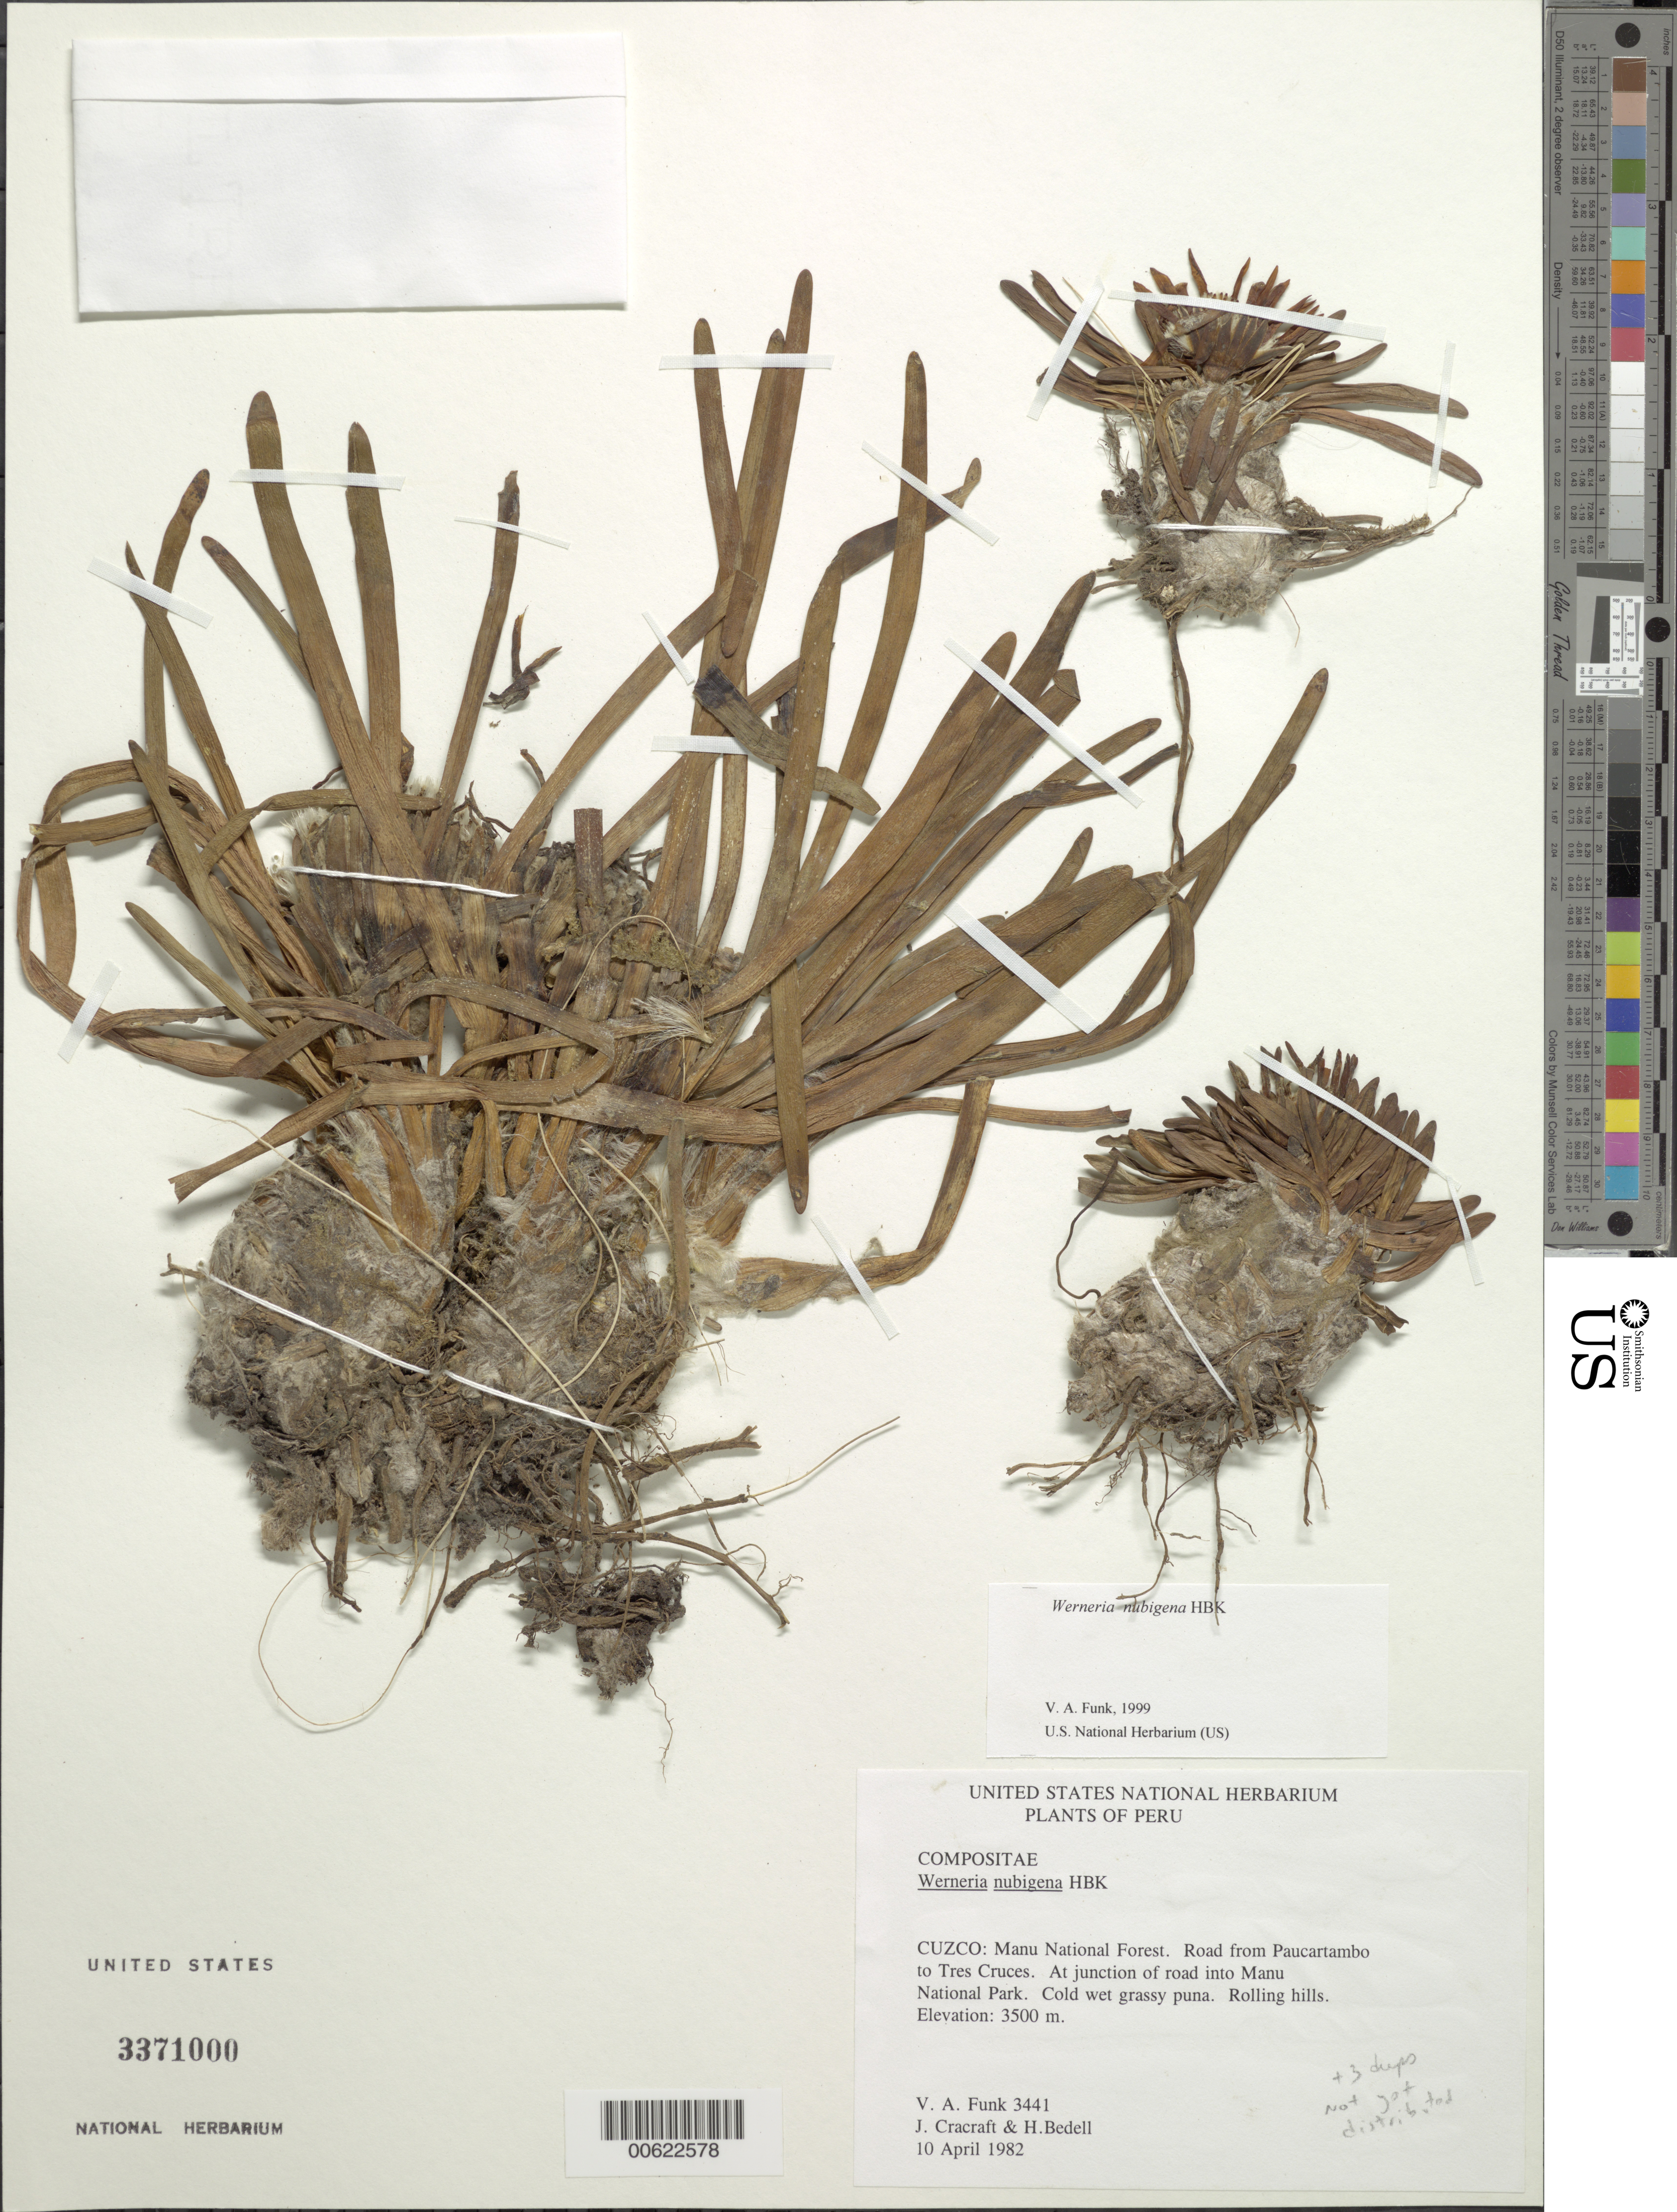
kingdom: Plantae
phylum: Tracheophyta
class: Magnoliopsida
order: Asterales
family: Asteraceae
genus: Werneria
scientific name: Werneria nubigena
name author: Kunth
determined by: Funk, Vicki A., (BOT), Smithsonian Institution - National Museum of Natural History (UNITED STATES)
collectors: V. Funk, J. L. Cracraft & H. G. Bedell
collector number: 3441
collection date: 1982-04-10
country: Peru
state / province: Cusco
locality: Manu National Forest. Road from Paucartambo to Tres Cruces. At junction of main road into Manu National Park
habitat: Cold wet grassy Puna. Rolling hills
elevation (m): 3500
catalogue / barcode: US 3371000